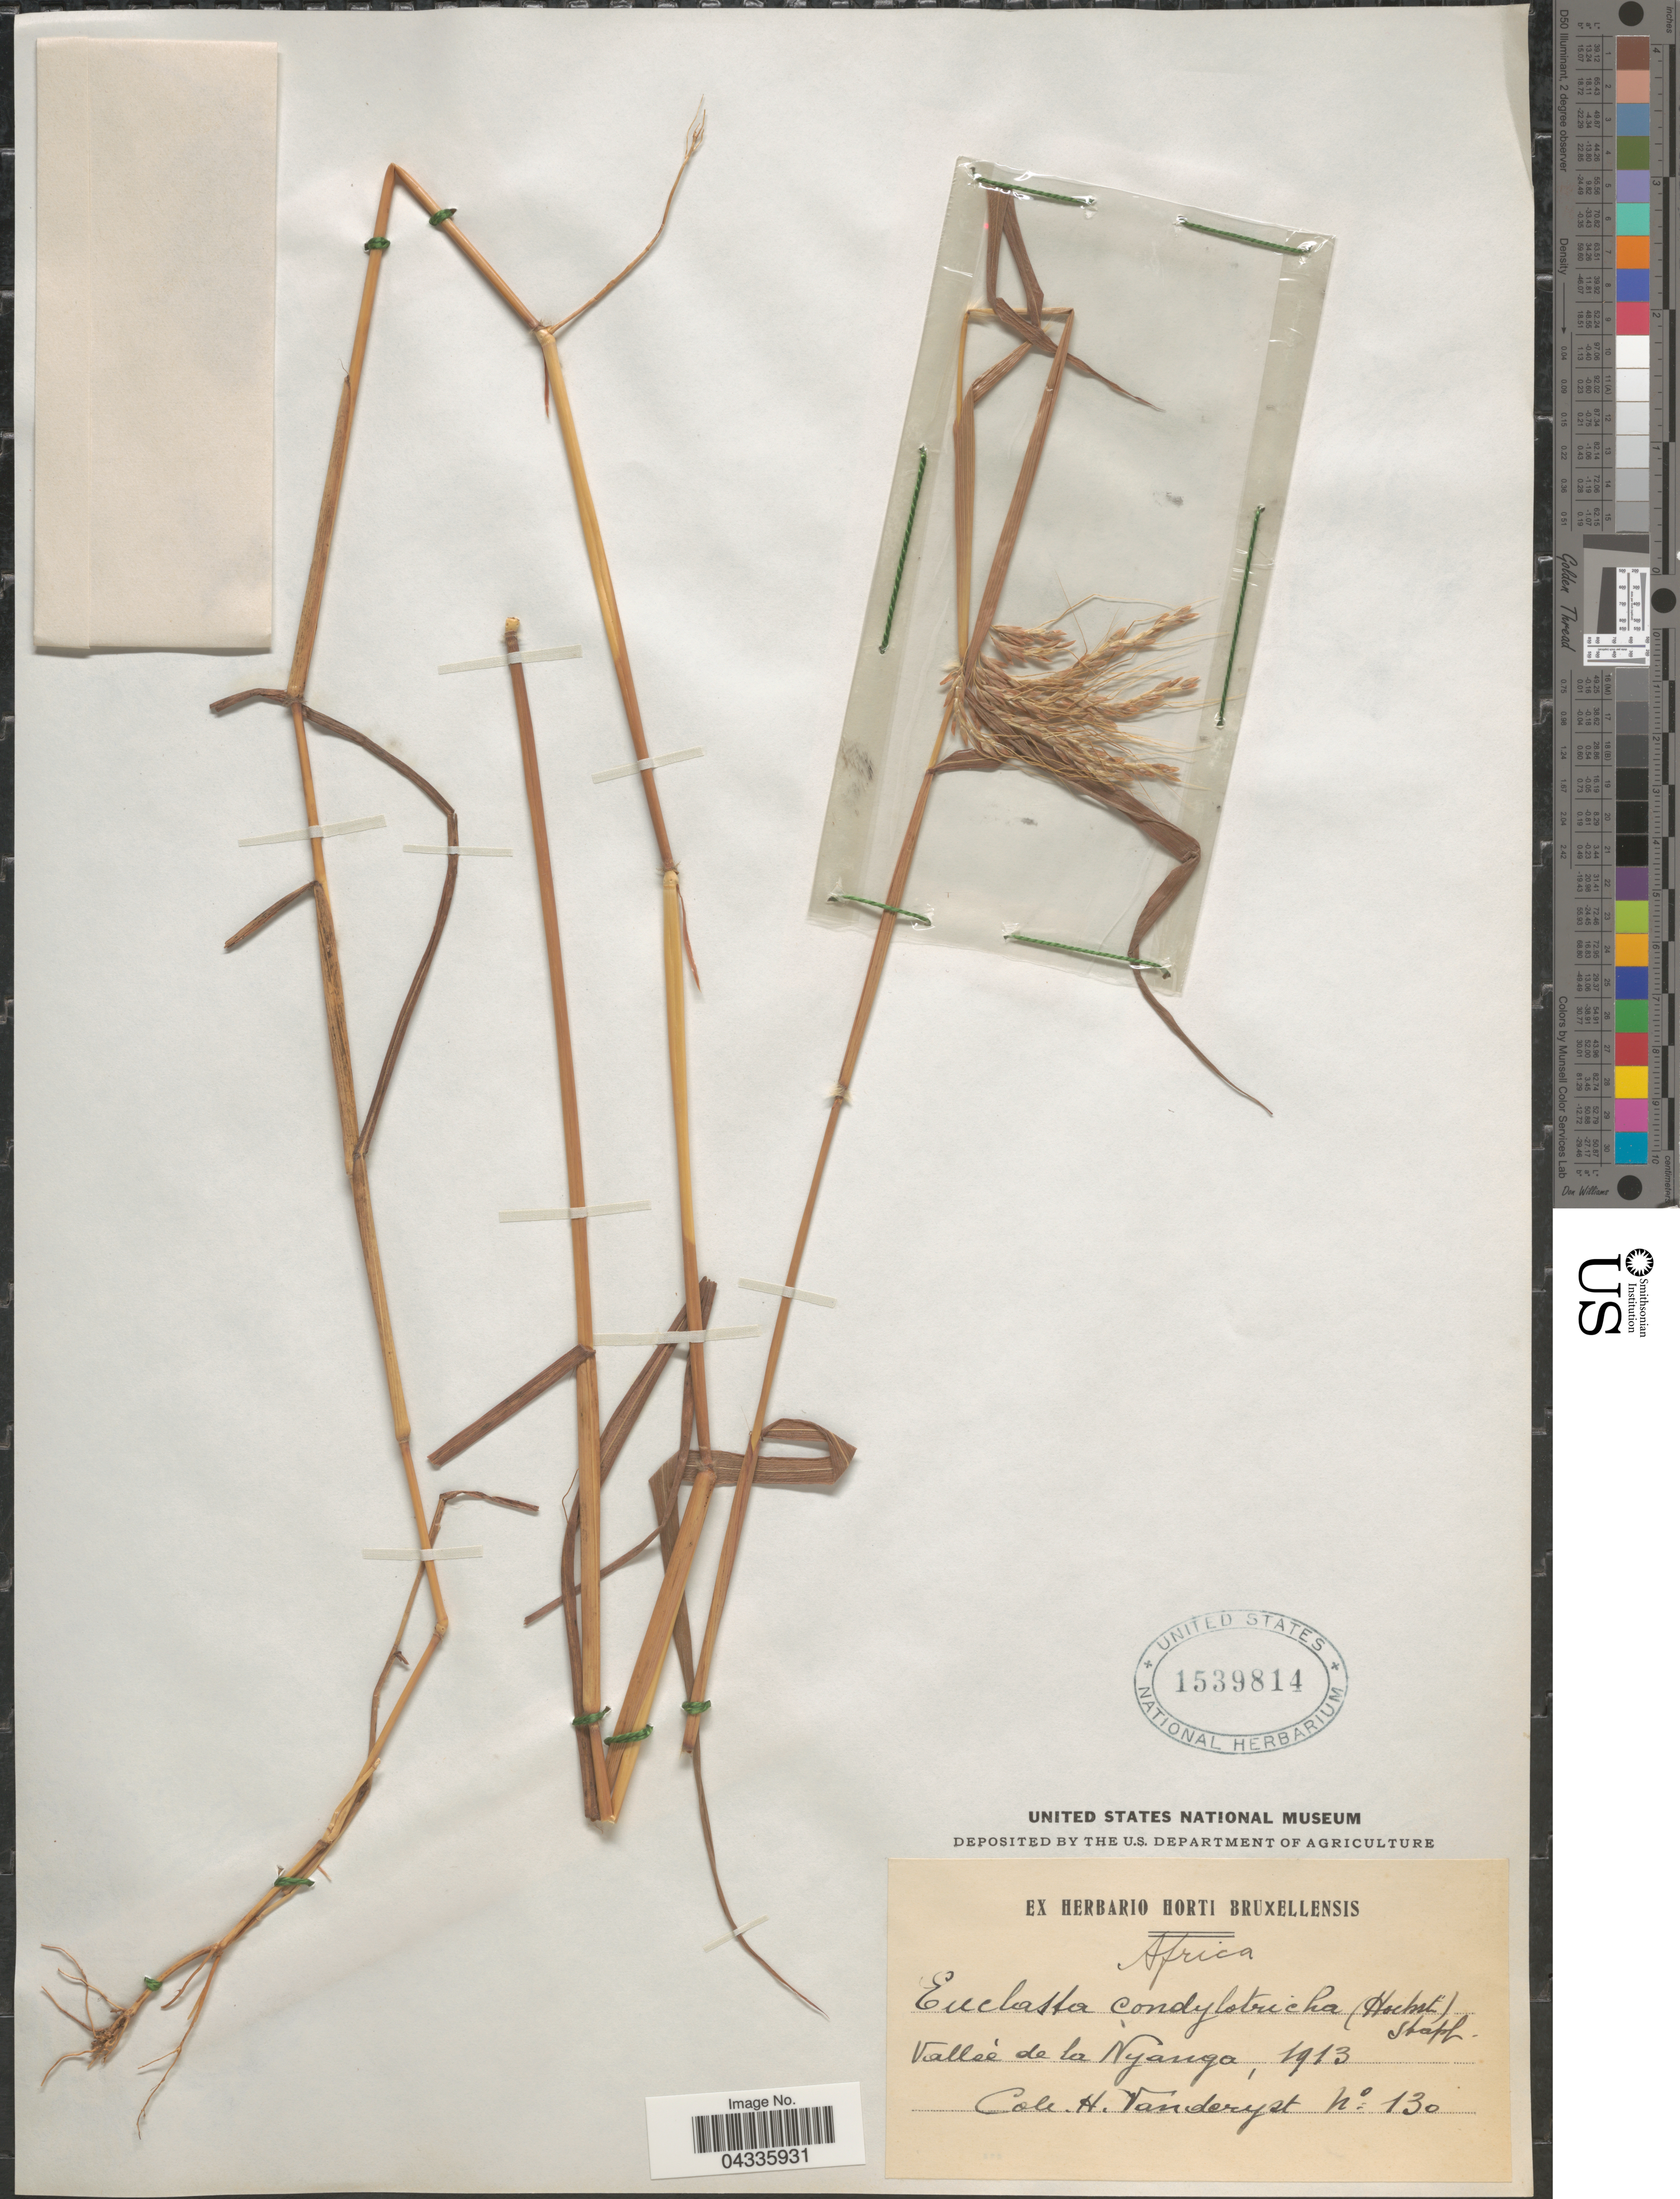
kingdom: Plantae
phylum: Tracheophyta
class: Liliopsida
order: Poales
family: Poaceae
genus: Euclasta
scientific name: Euclasta condylotricha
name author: (Hochst. ex Steud.) Stapf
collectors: H. J. R. Vanderyst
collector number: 130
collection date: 1913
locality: Valleé de la Nyanga.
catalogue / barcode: US 1539814